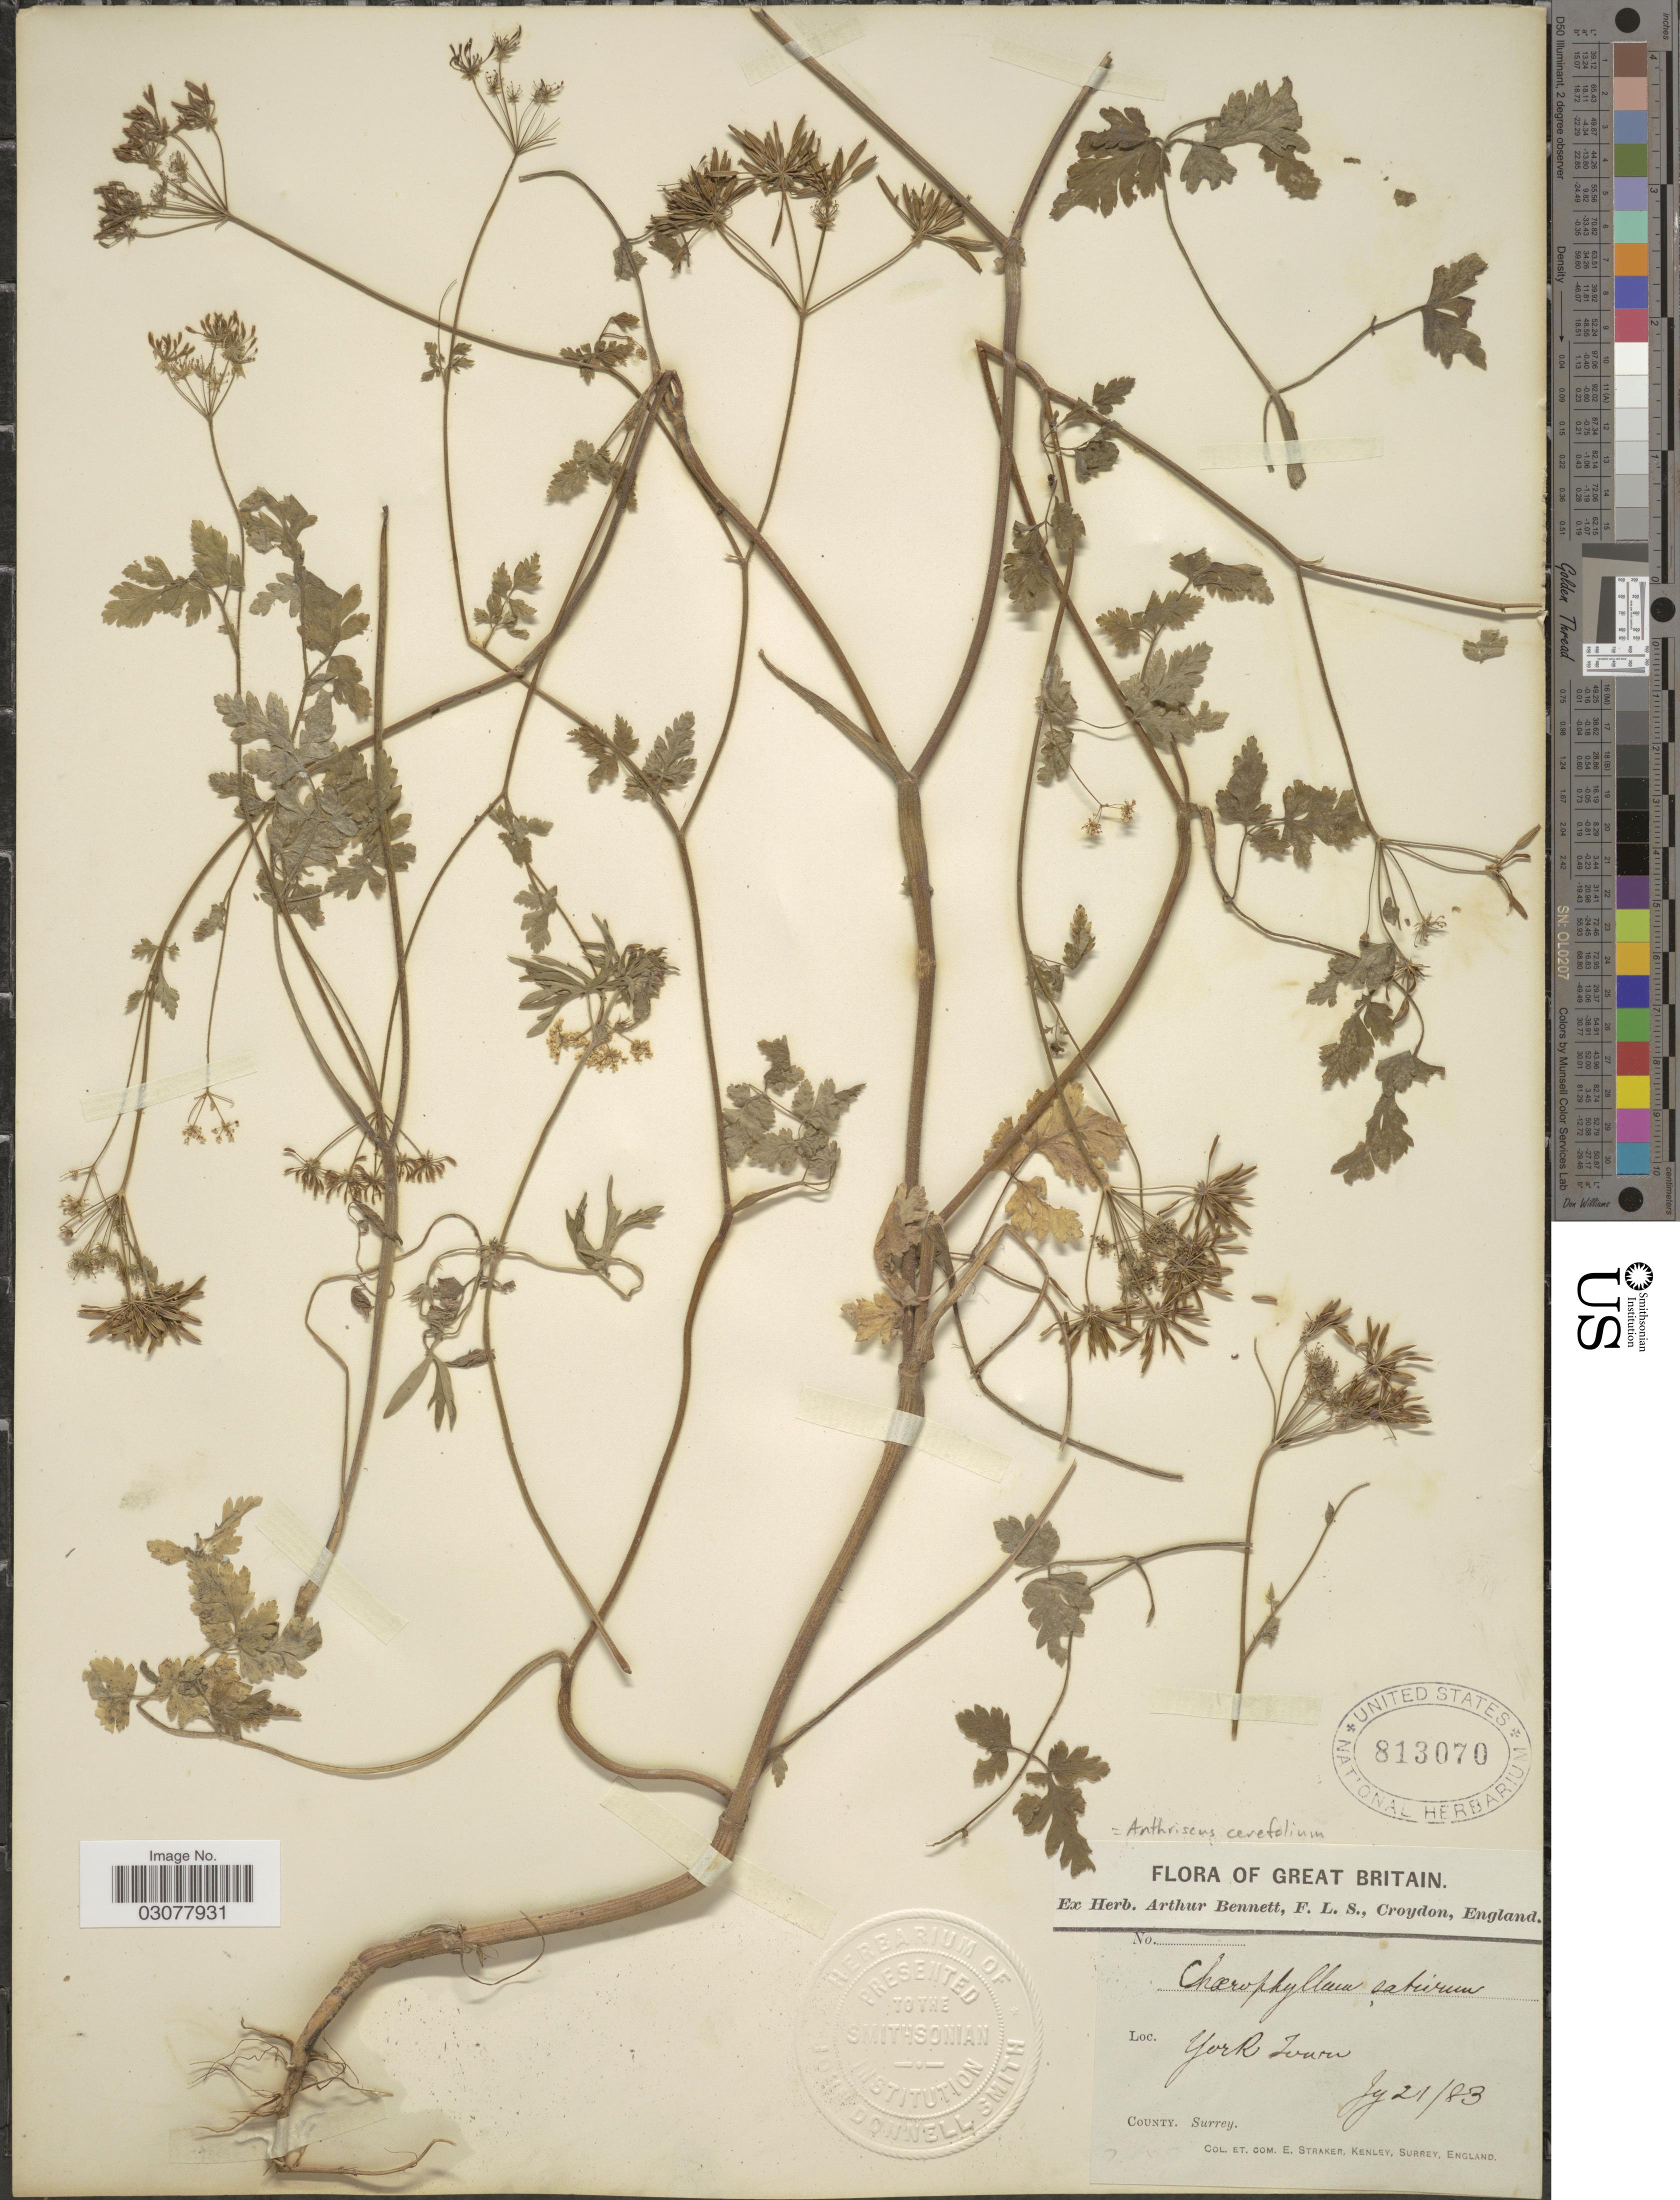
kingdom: Plantae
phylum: Tracheophyta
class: Magnoliopsida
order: Apiales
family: Apiaceae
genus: Anthriscus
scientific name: Anthriscus cerefolium var. cerefolium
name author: (L.) Hoffm.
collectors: E. Straker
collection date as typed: Transcribed d/m/y: 21/7/83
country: United Kingdom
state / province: England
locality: Great Britain, County Surrey. York Town.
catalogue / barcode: US 813070